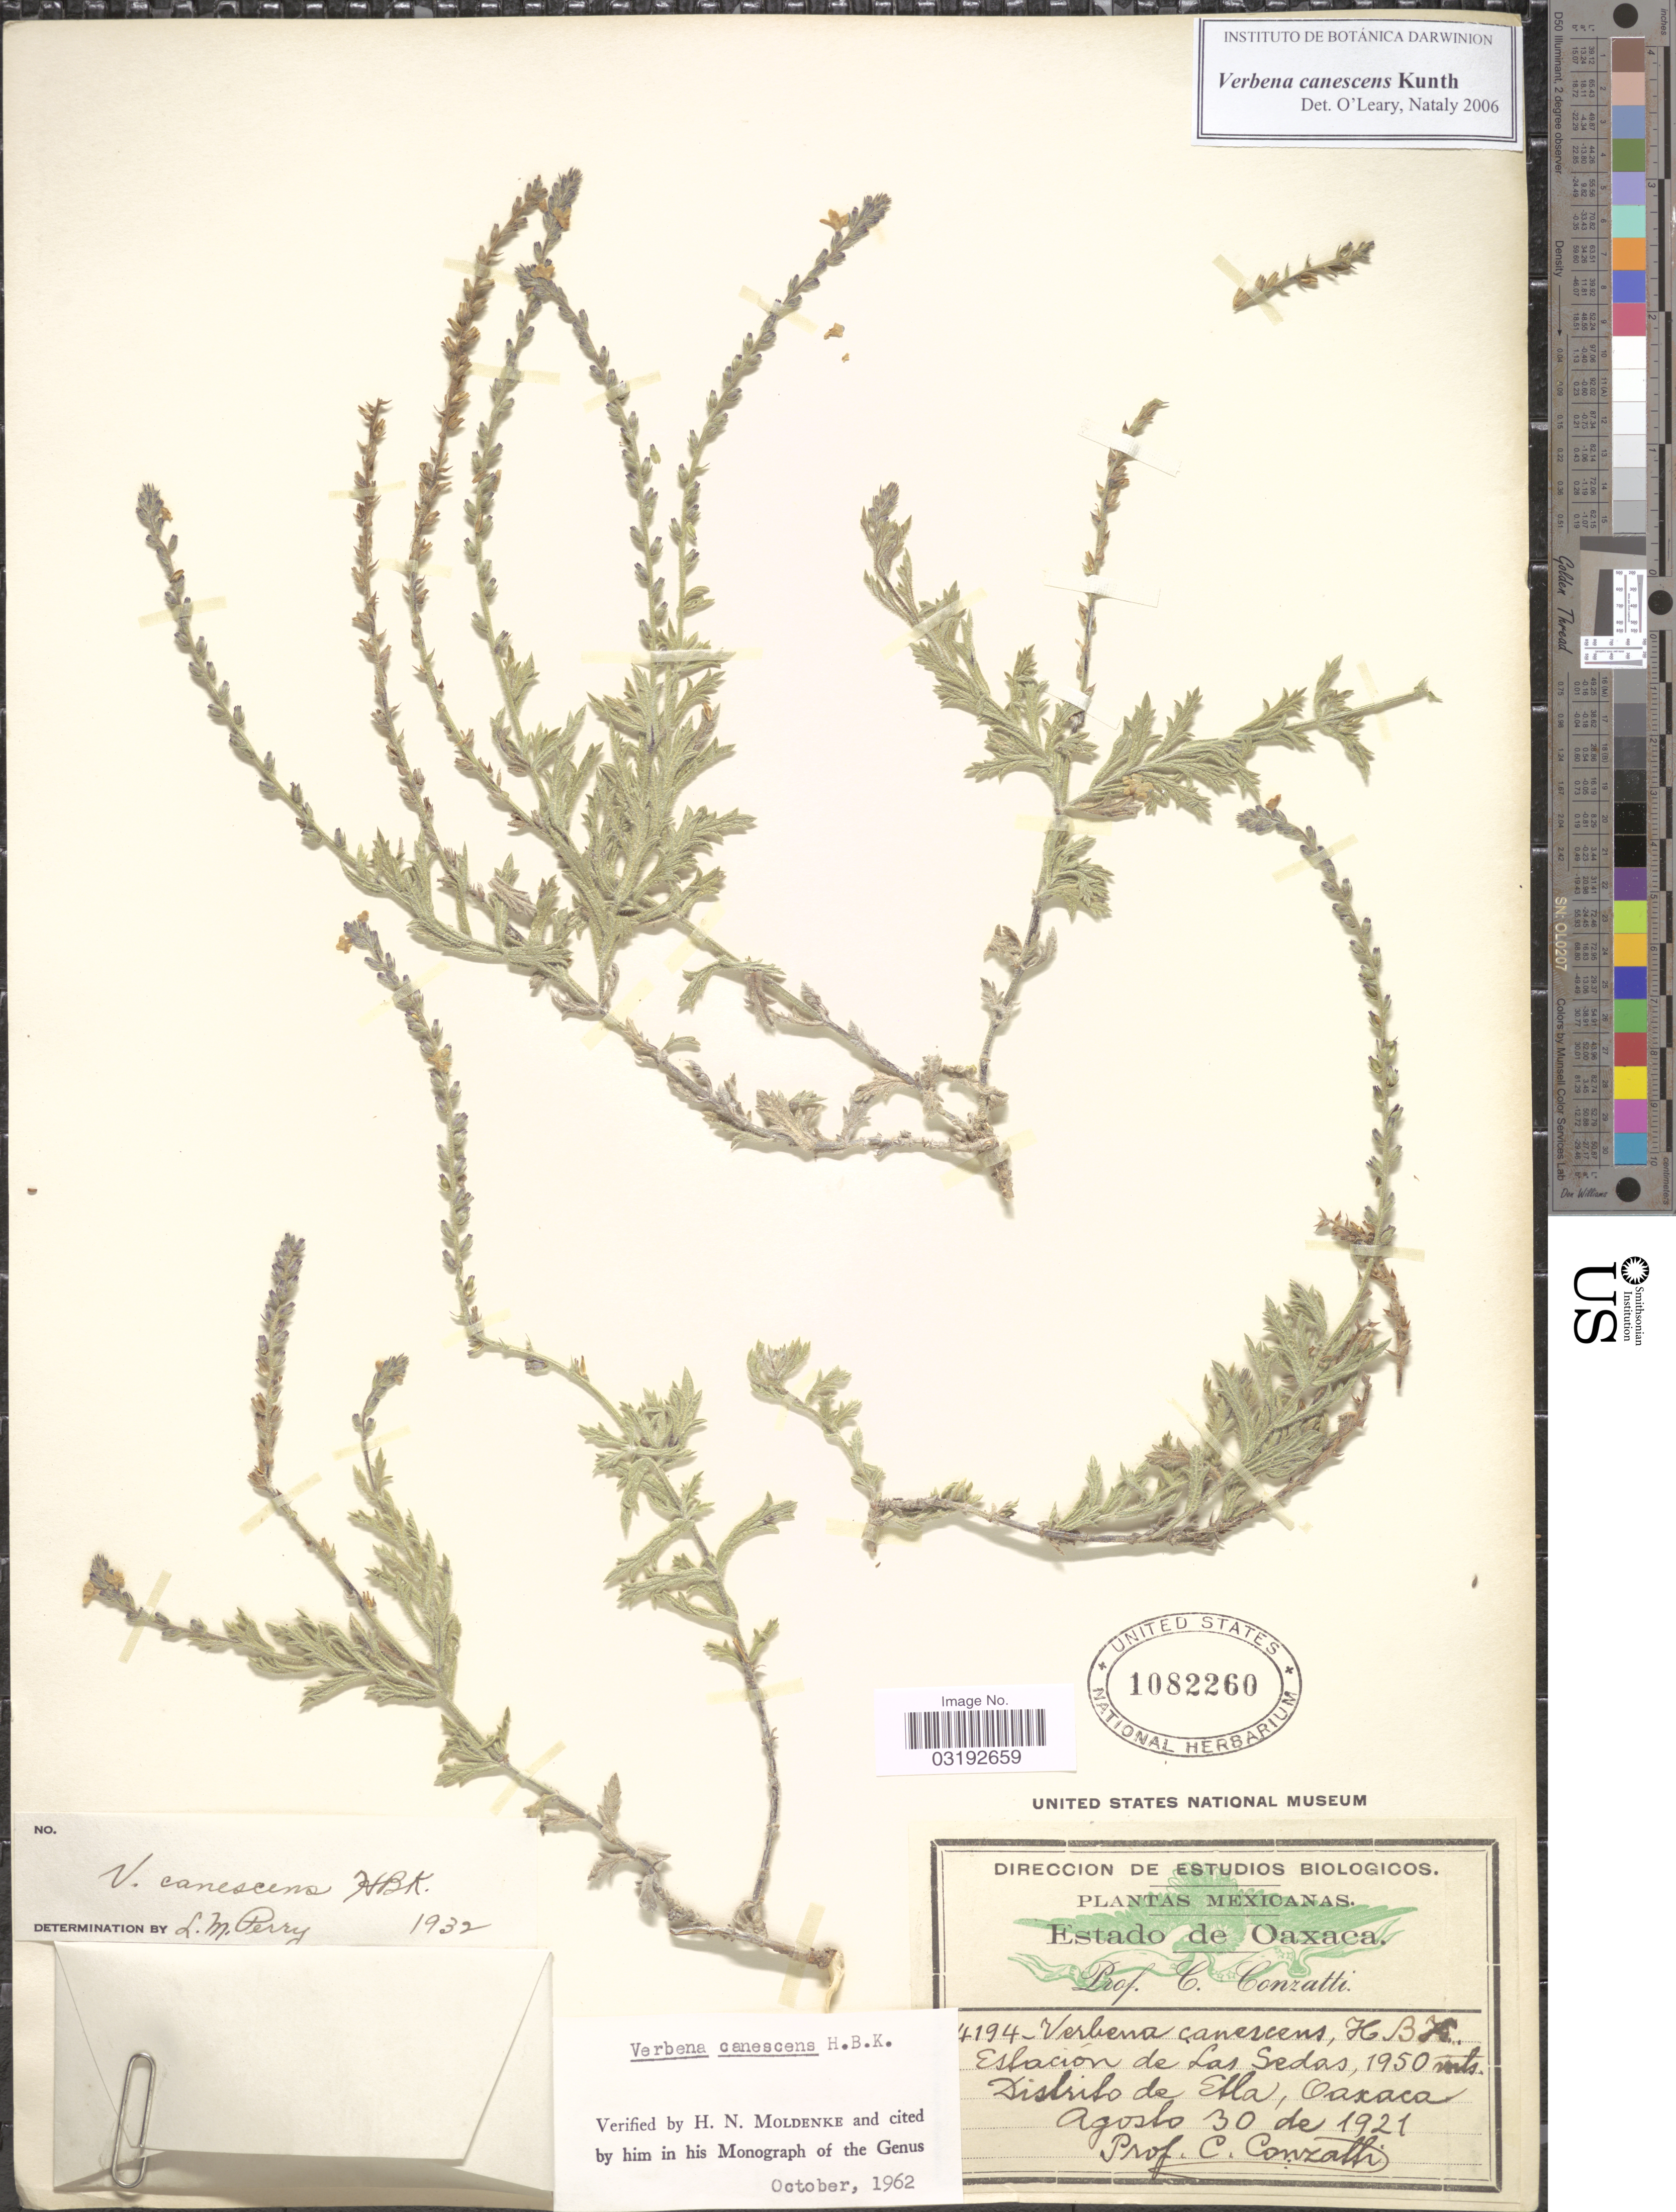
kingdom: Plantae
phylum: Tracheophyta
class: Magnoliopsida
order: Lamiales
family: Verbenaceae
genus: Verbena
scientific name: Verbena canescens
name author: Kunth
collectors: C. Conzatti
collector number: !4194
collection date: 1921-08-30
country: Mexico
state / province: Oaxaca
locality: Estación de Las Sedas. Distrito de Etla.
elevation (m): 1950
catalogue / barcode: US 1082260